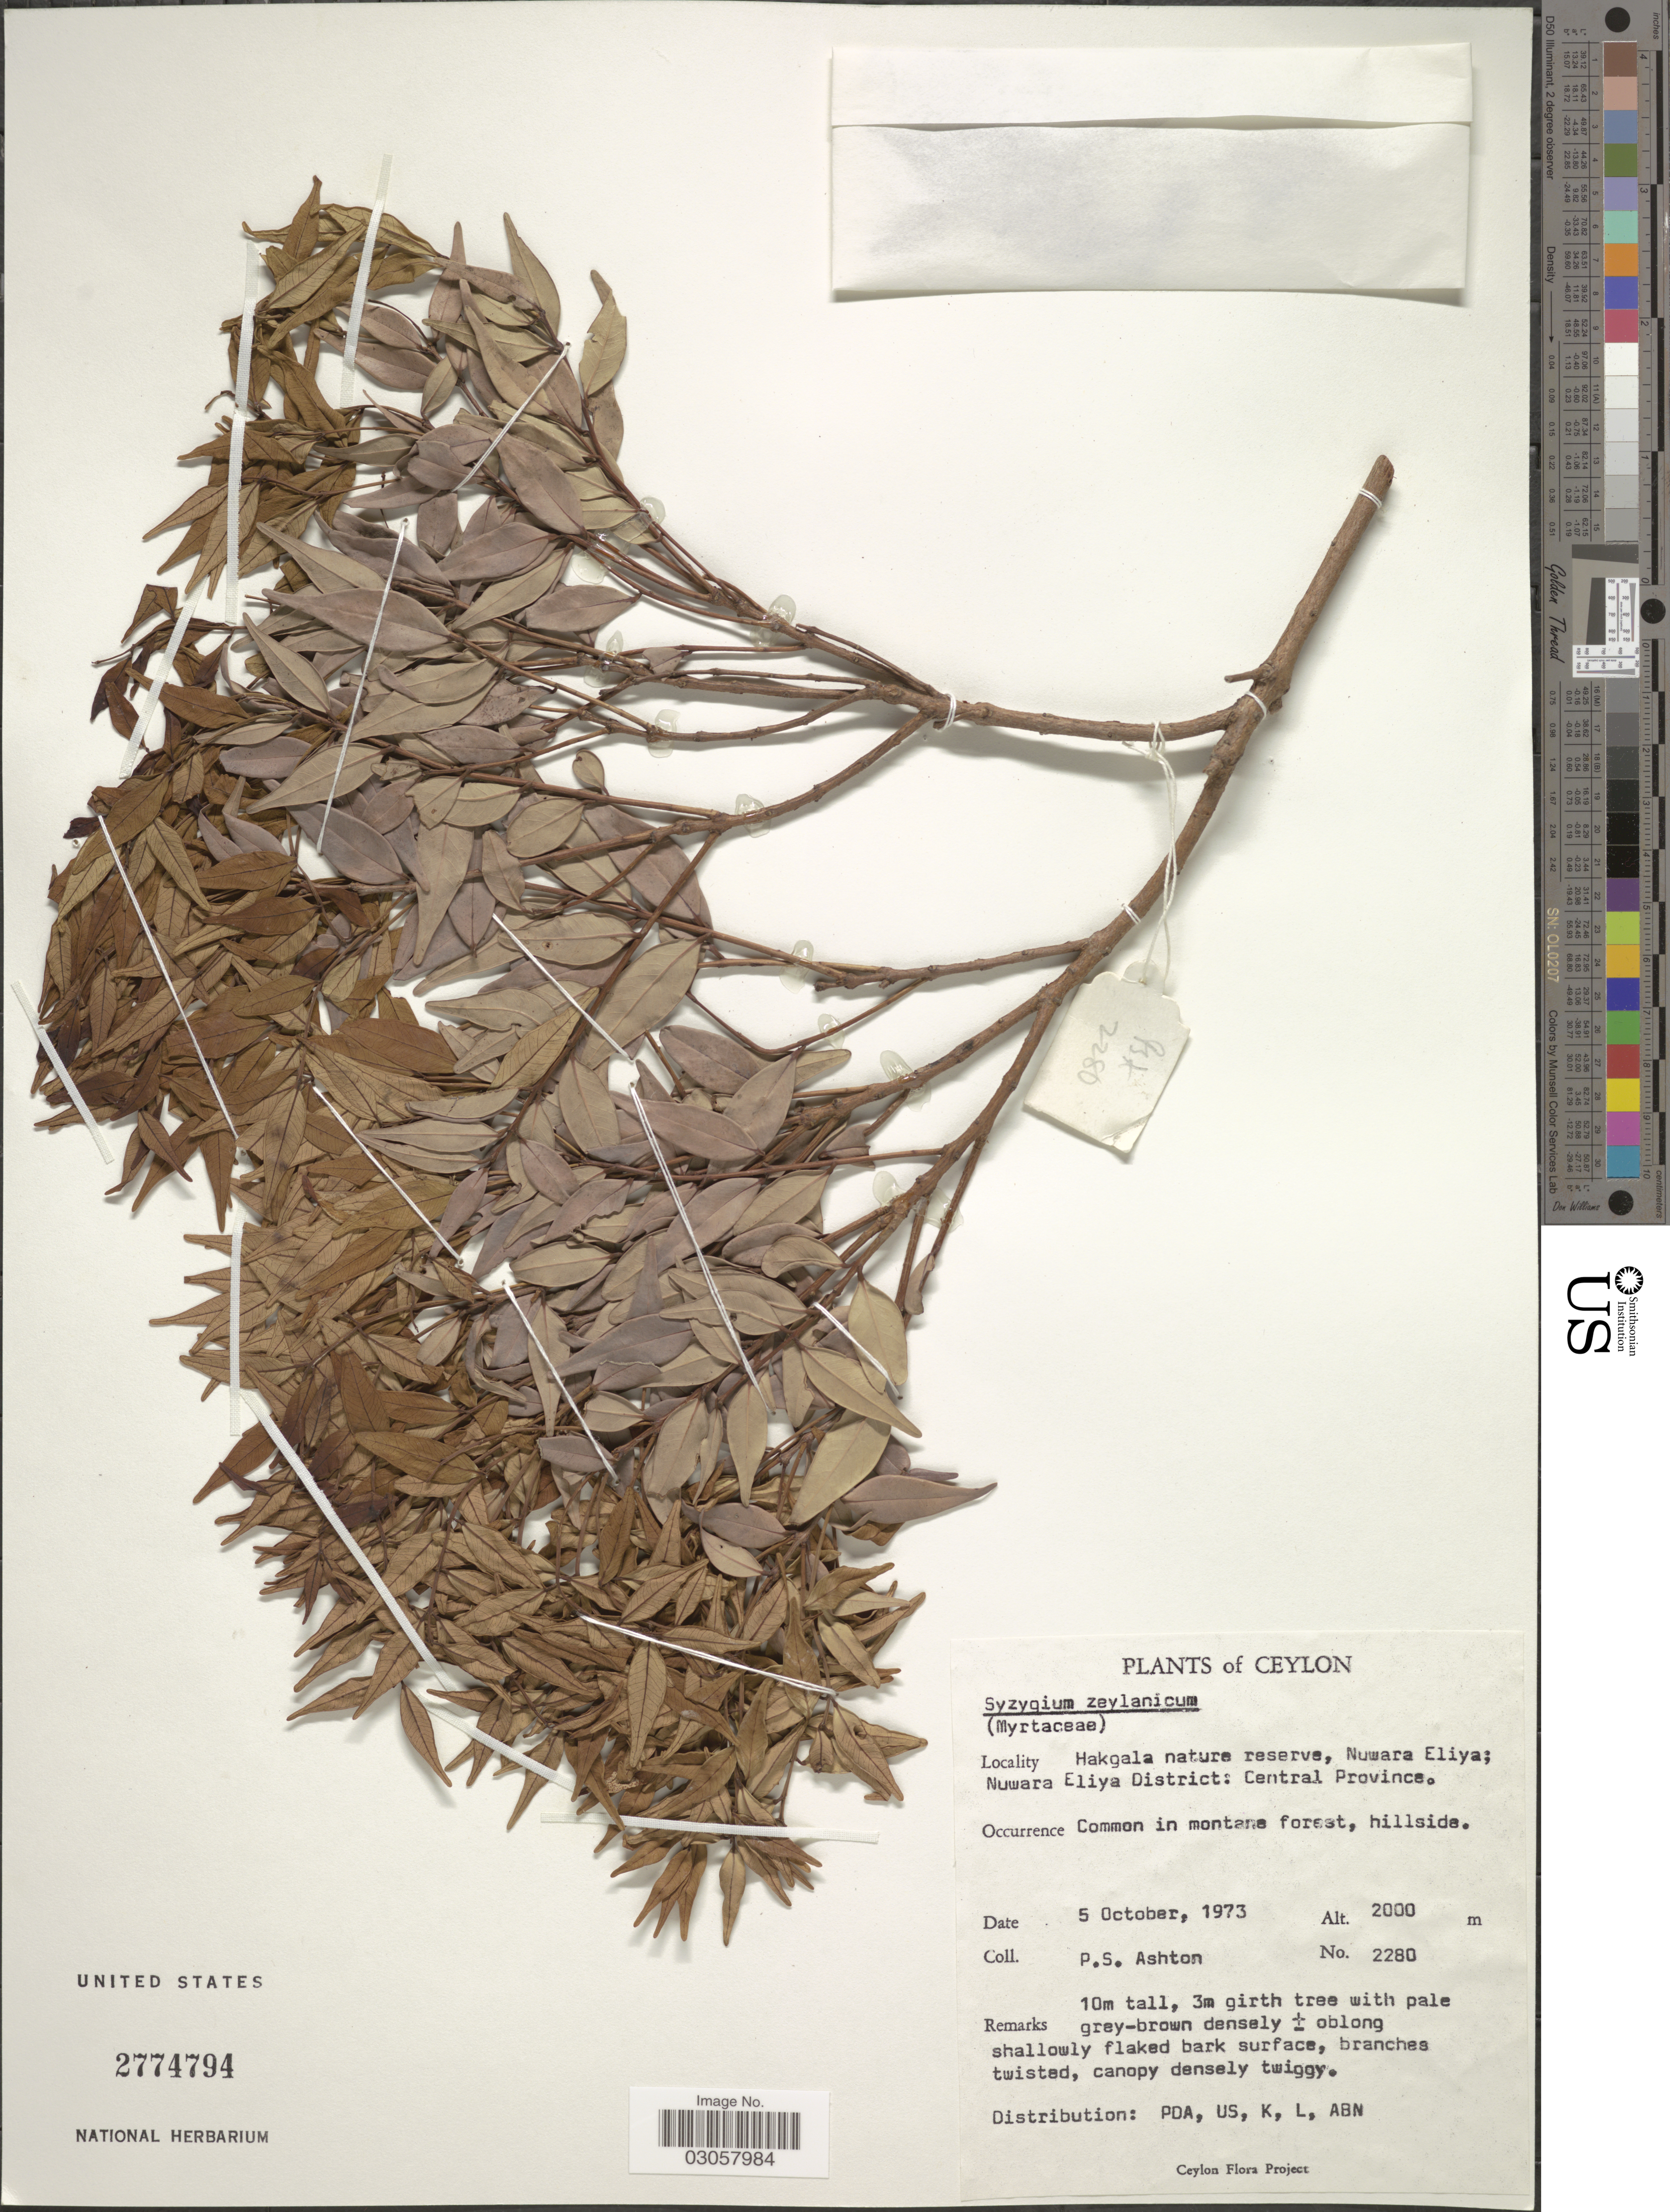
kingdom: Plantae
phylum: Tracheophyta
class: Magnoliopsida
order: Myrtales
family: Myrtaceae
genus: Syzygium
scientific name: Syzygium zeylanicum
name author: (L.) DC.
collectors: P. S. Ashton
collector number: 2280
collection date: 1973-10-05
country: Sri Lanka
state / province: Central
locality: Ceylon. Hakgala nature reserve, Nuwara Eliya: Nuwara Eliya District.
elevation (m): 2000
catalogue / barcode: US 2774794